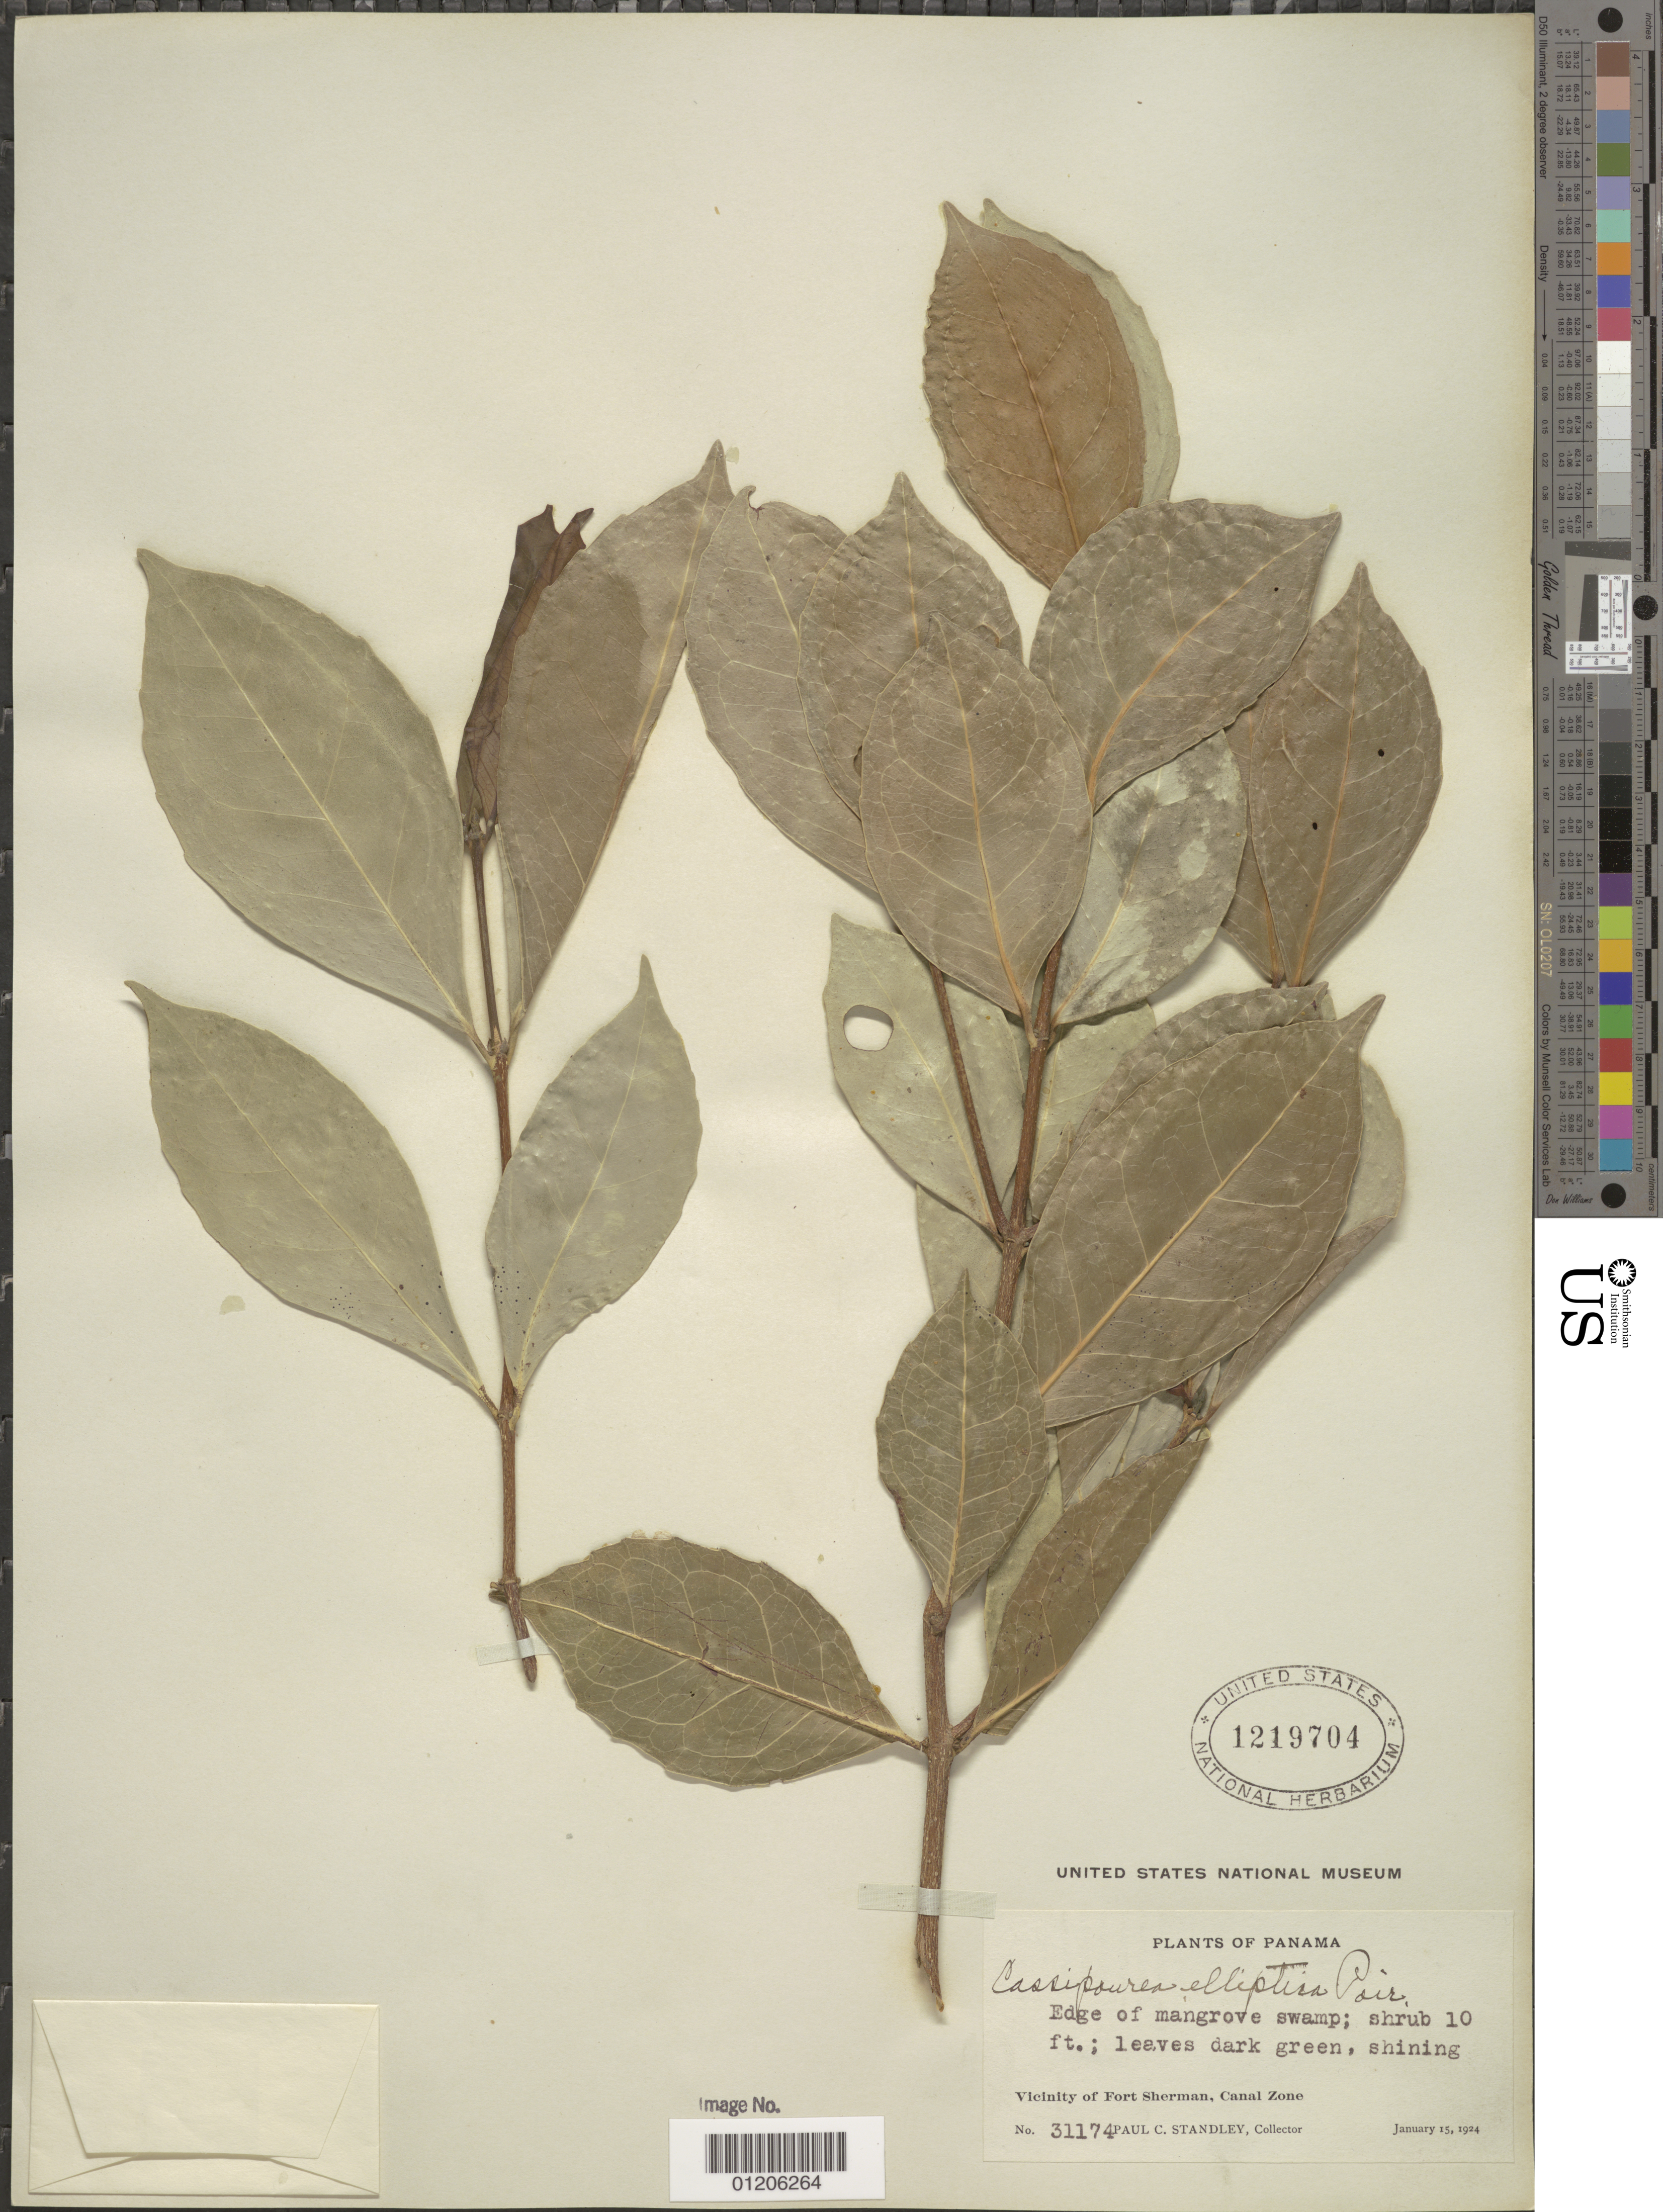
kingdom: Plantae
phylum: Tracheophyta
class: Magnoliopsida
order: Malpighiales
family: Rhizophoraceae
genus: Cassipourea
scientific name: Cassipourea elliptica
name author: (Sw.) Poir.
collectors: P. C. Standley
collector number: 31174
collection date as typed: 15 Jan 1924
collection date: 1924-01-15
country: Panama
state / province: Colón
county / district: Canal Zone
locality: Vicinity of Fort Sherman.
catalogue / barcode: US 1219704